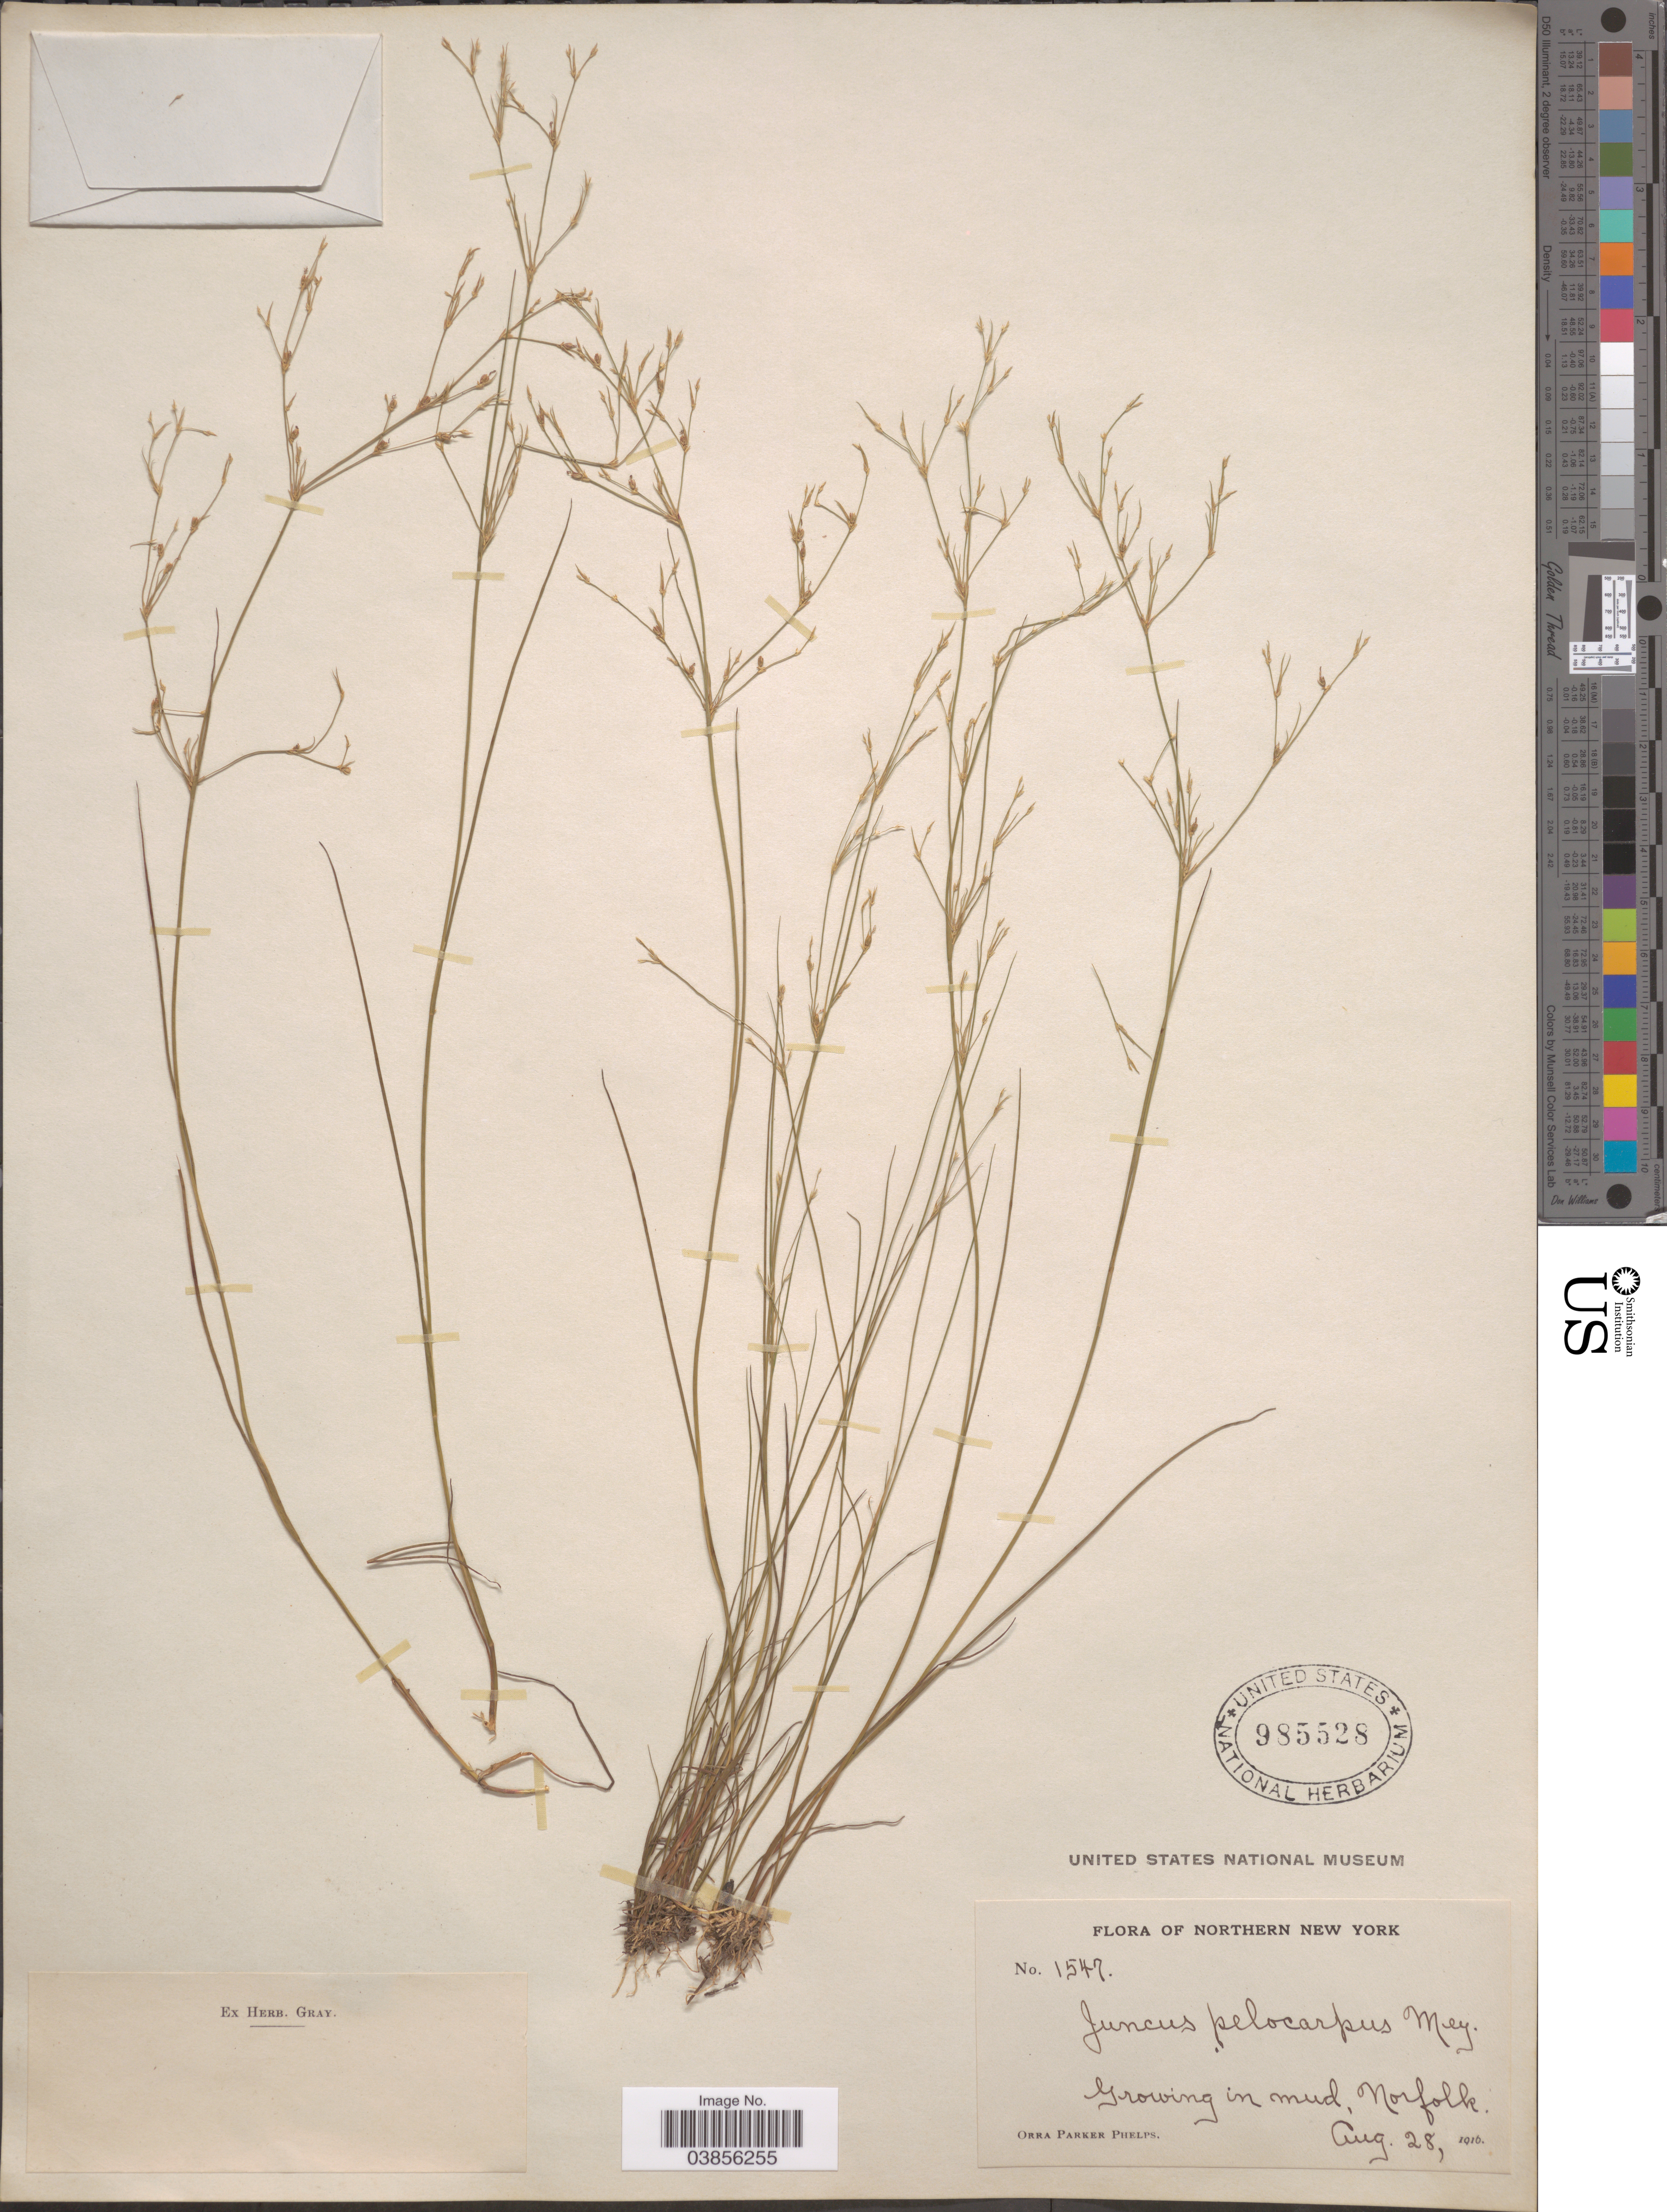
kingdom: Plantae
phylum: Tracheophyta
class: Liliopsida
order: Poales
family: Juncaceae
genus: Juncus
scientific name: Juncus pelocarpus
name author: E. Mey.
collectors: O. P. Phelps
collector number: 1547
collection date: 1916-08-28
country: United States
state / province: New York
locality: Northern New York. Norfolk.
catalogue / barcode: US 985528